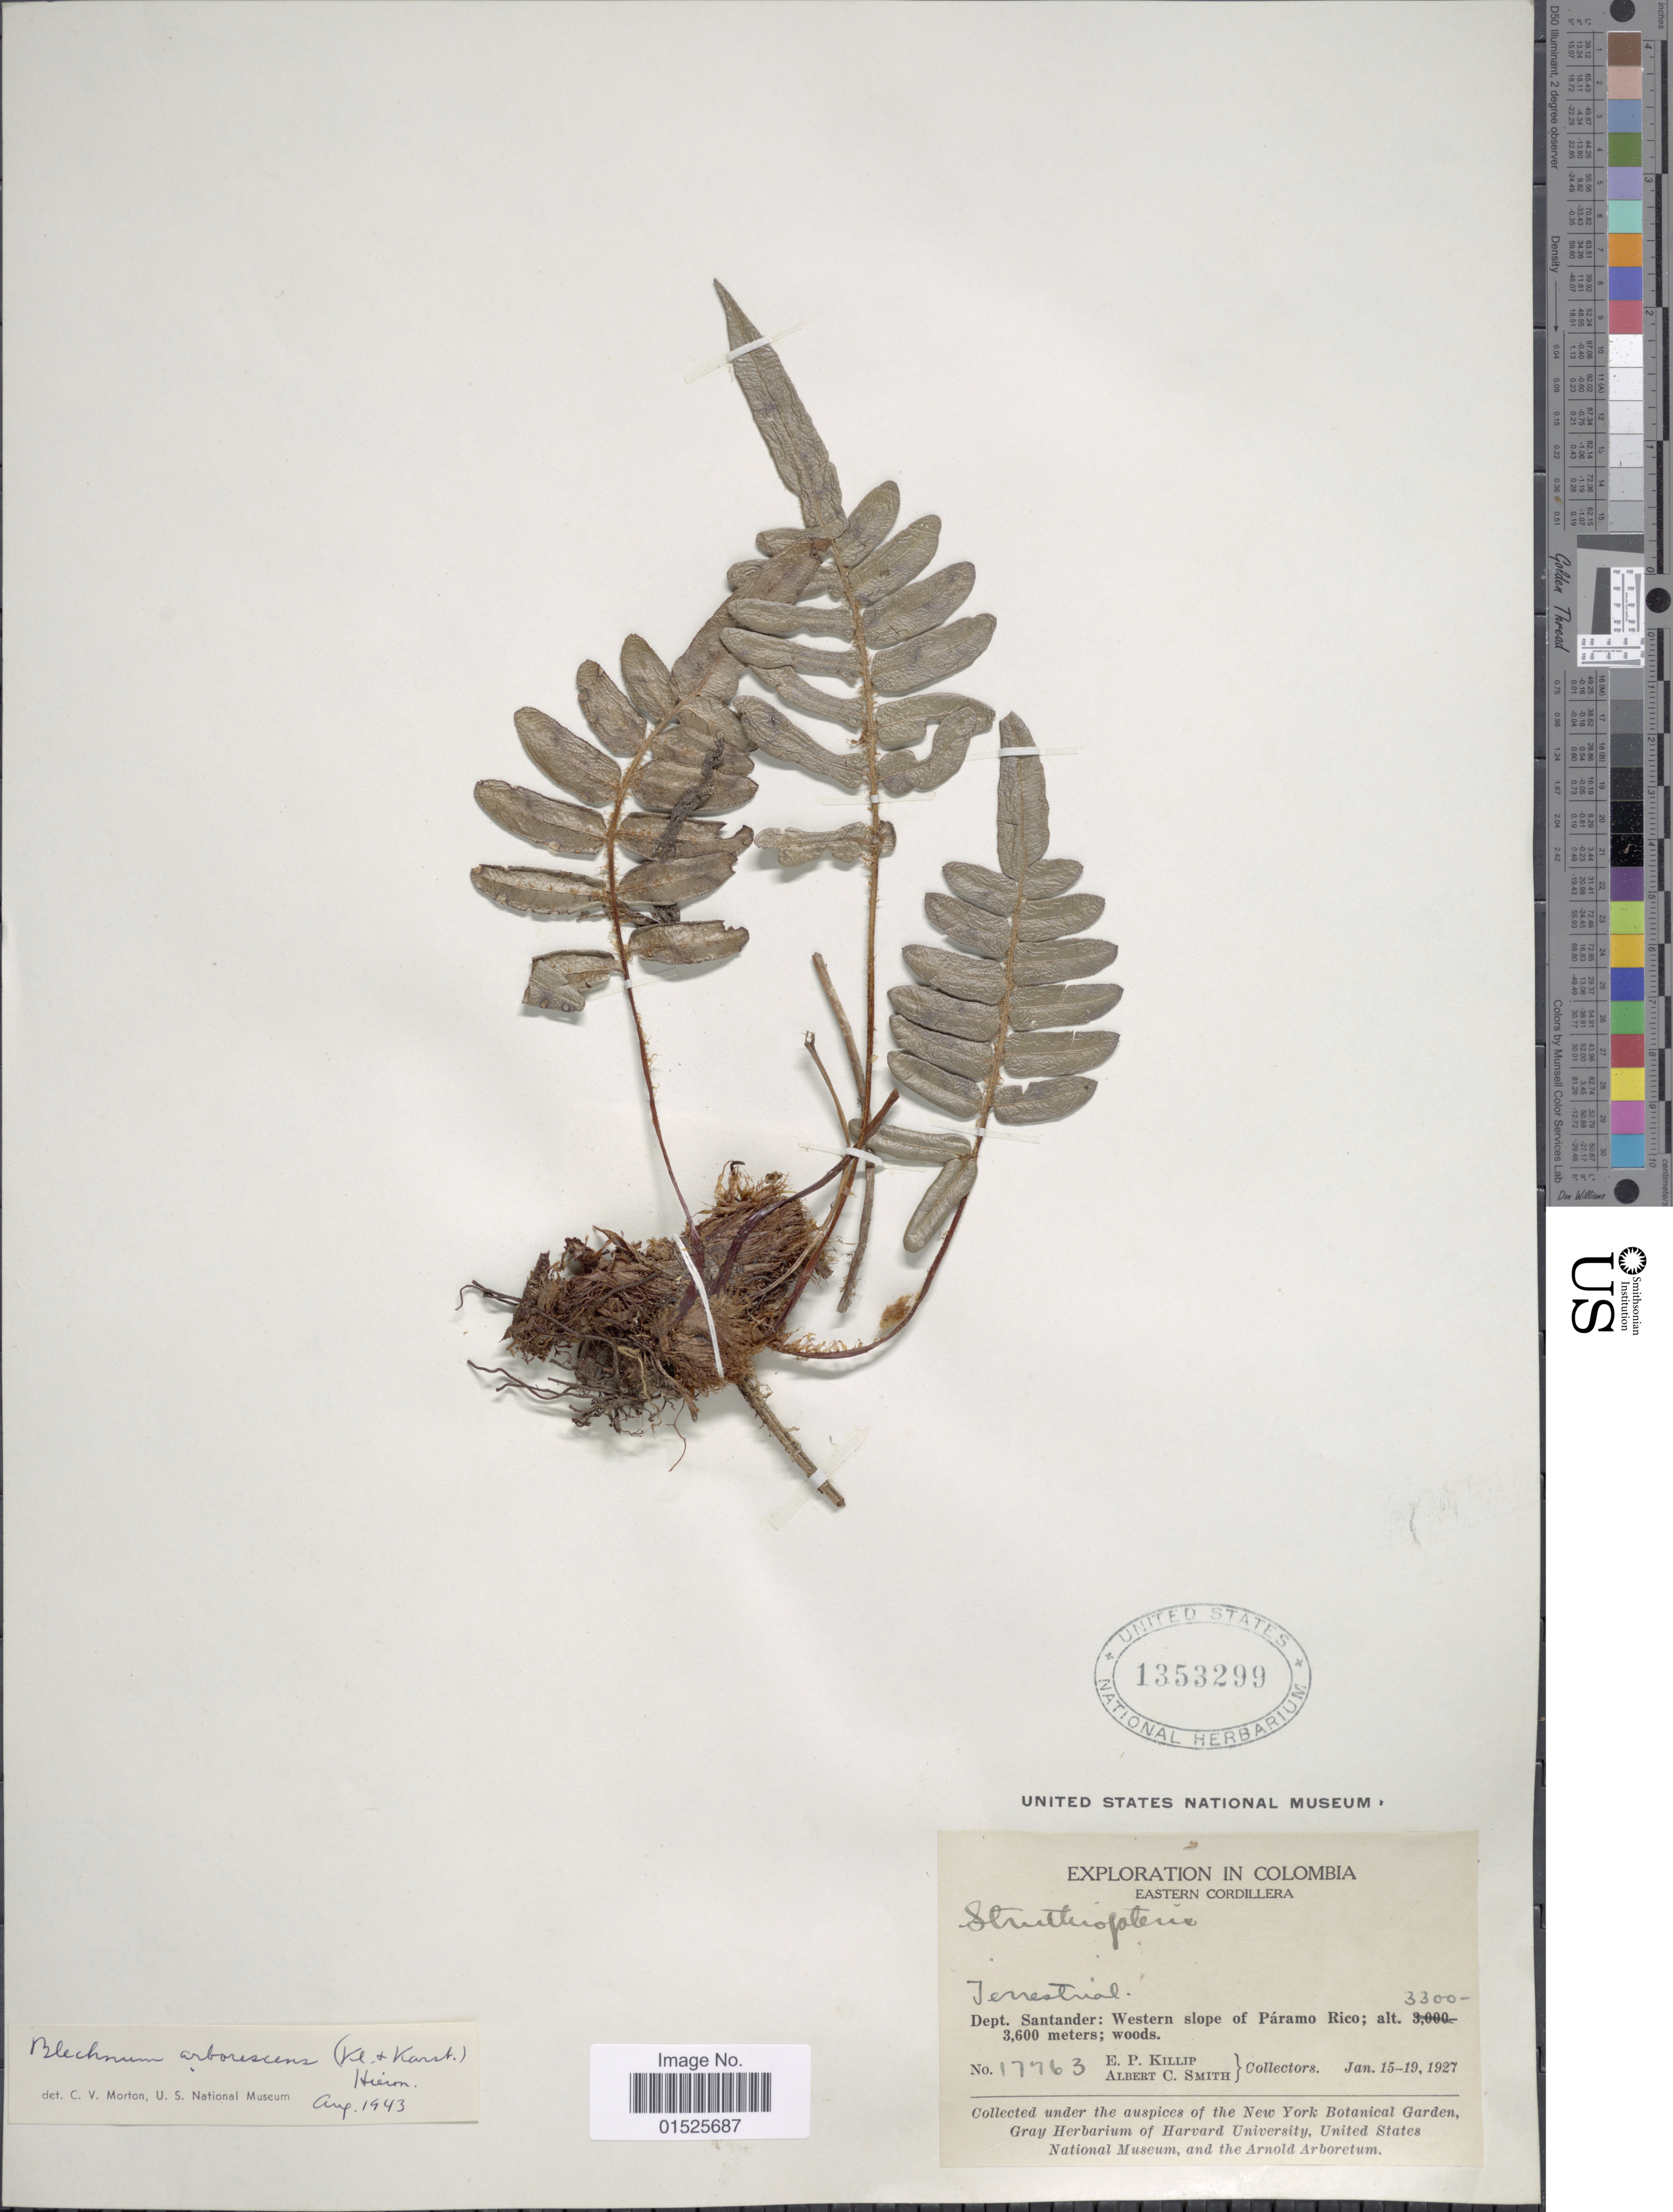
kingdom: Plantae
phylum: Tracheophyta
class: Polypodiopsida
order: Polypodiales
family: Blechnaceae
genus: Blechnum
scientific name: Blechnum cordatum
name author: (Desv.) Hieron.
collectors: E. P. Killip & A. C. Smith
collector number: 17763*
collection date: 1927-01-15/1927-01-19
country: Colombia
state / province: Santander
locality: Eastern Cordillera. Western slope of Páramo Rico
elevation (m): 3300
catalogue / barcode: US 1353299